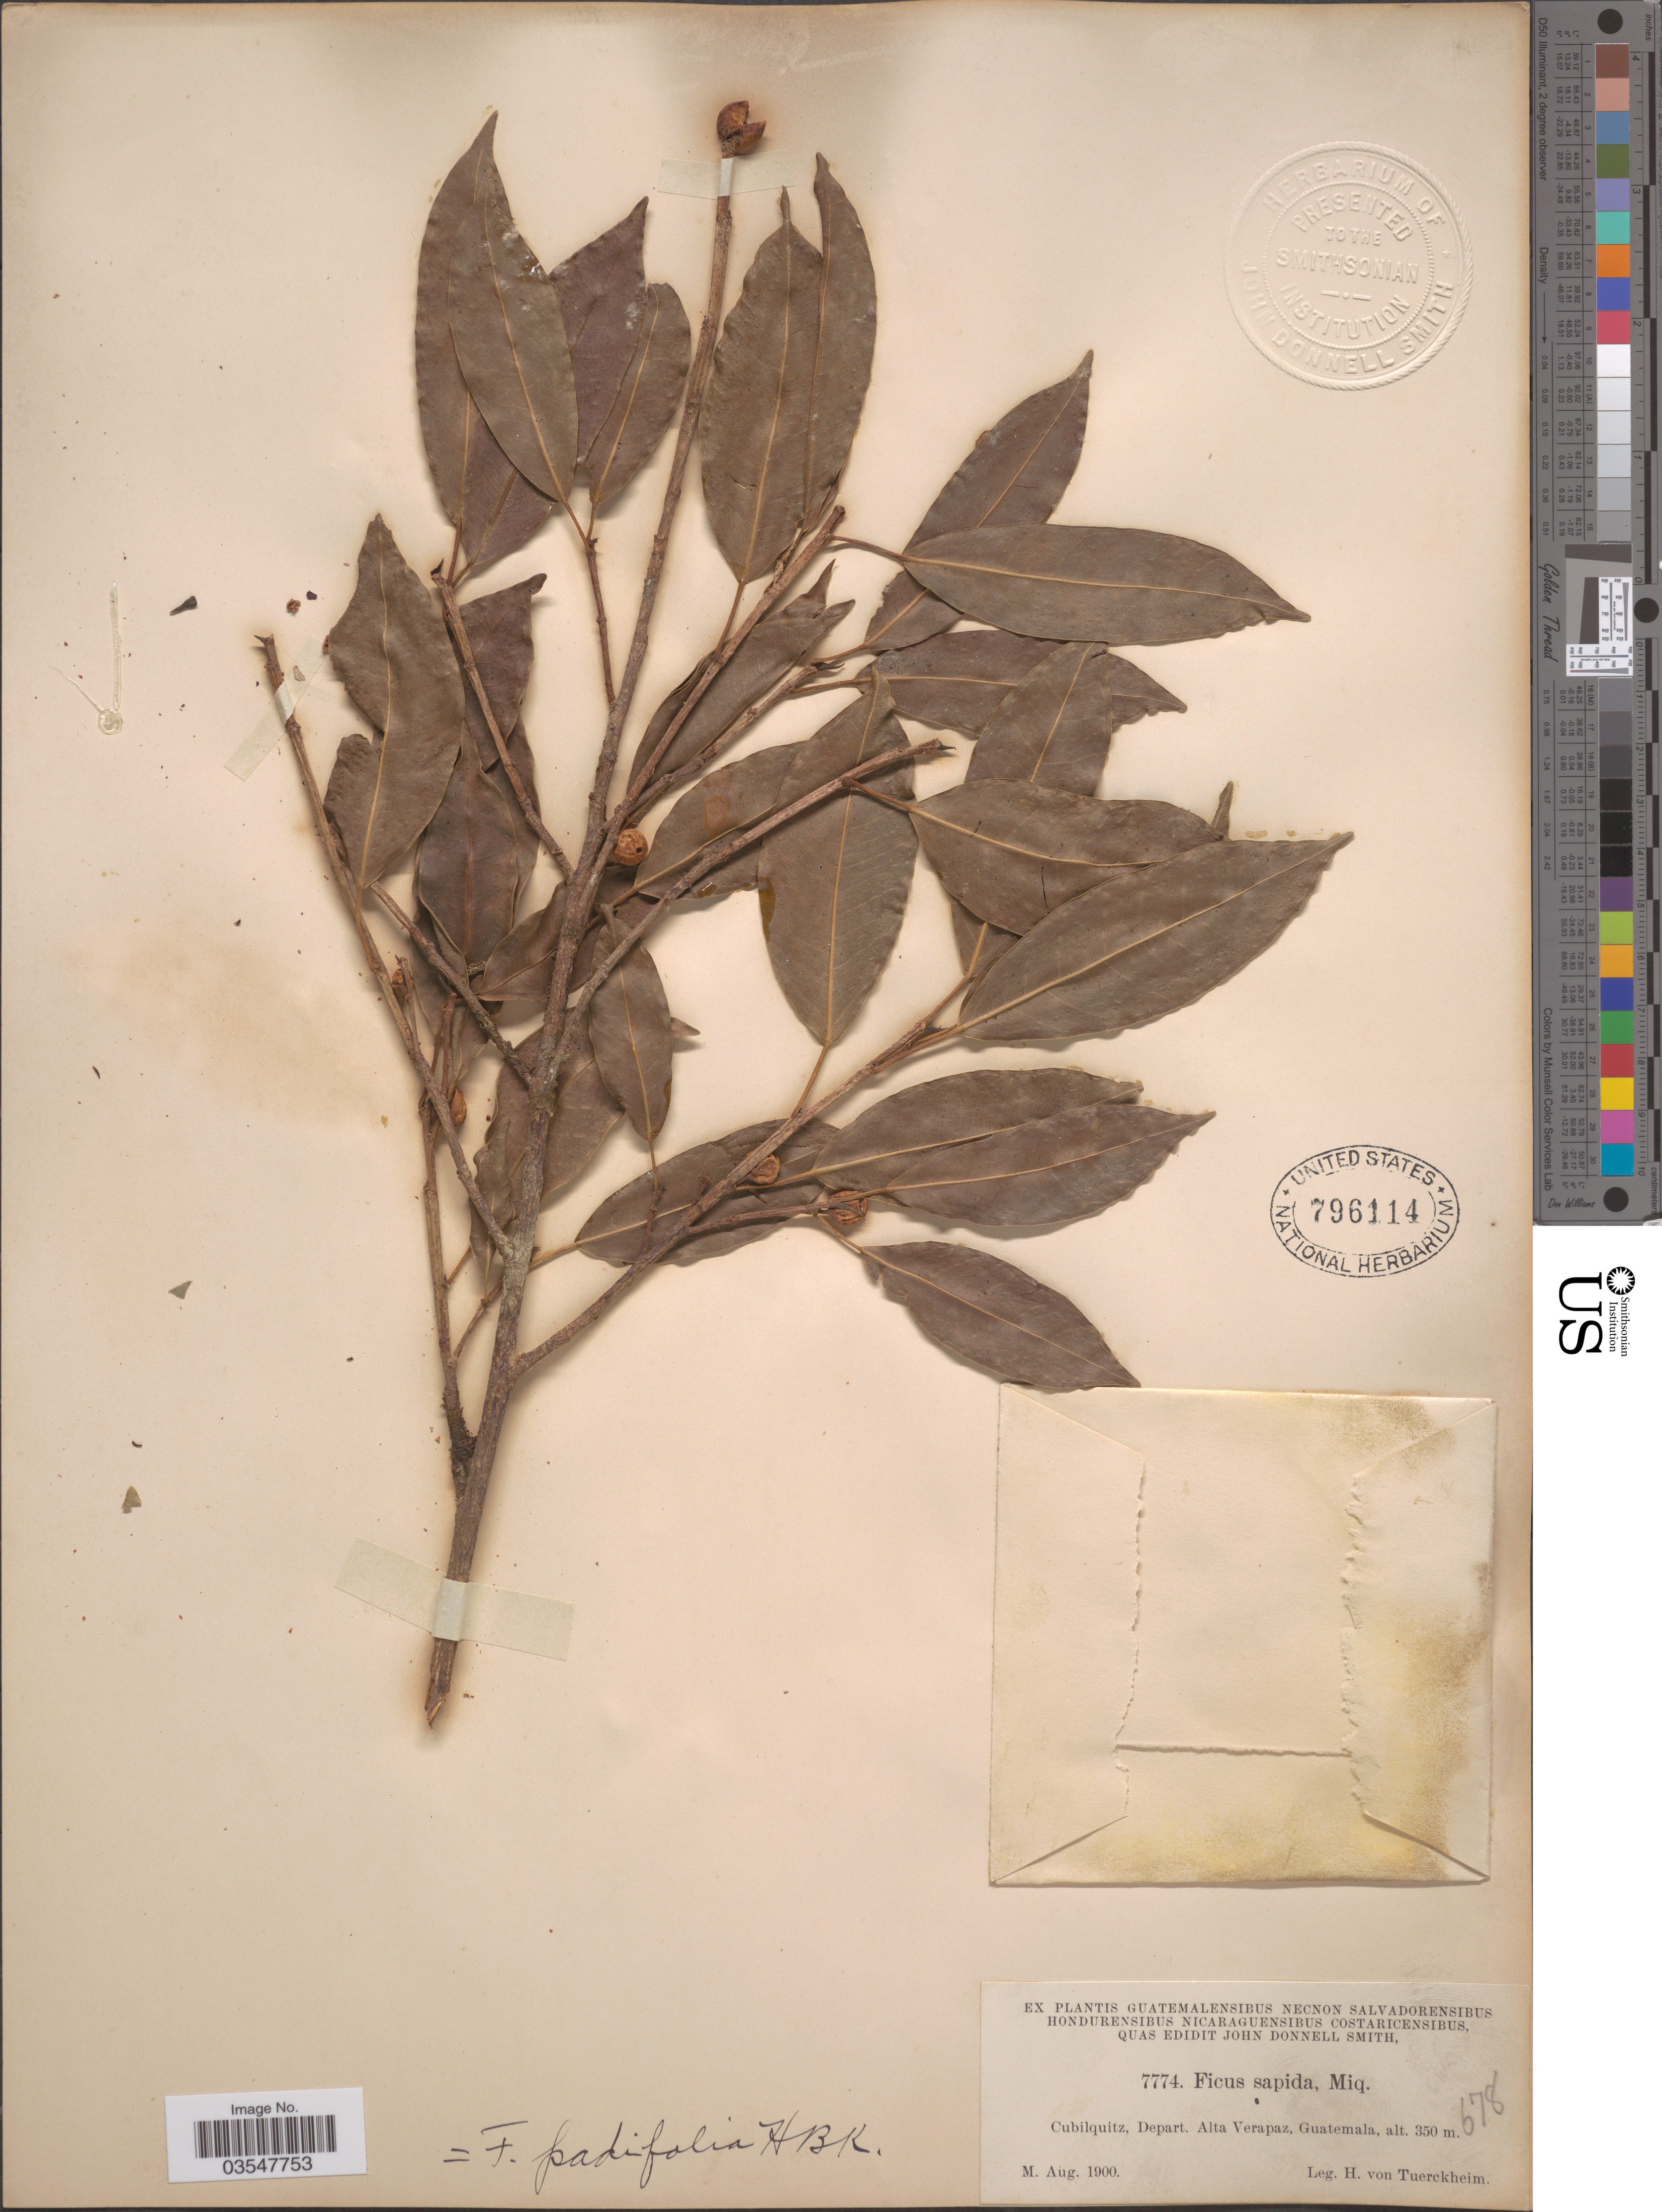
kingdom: Plantae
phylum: Tracheophyta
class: Magnoliopsida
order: Rosales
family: Moraceae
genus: Ficus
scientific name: Ficus pertusa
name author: L. f.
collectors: H. von Türckheim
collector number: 7774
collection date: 1900-08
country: Guatemala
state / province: Alta Verapaz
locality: Cubilquitz, Depart. Alta Verapaz.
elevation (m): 350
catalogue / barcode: US 796114